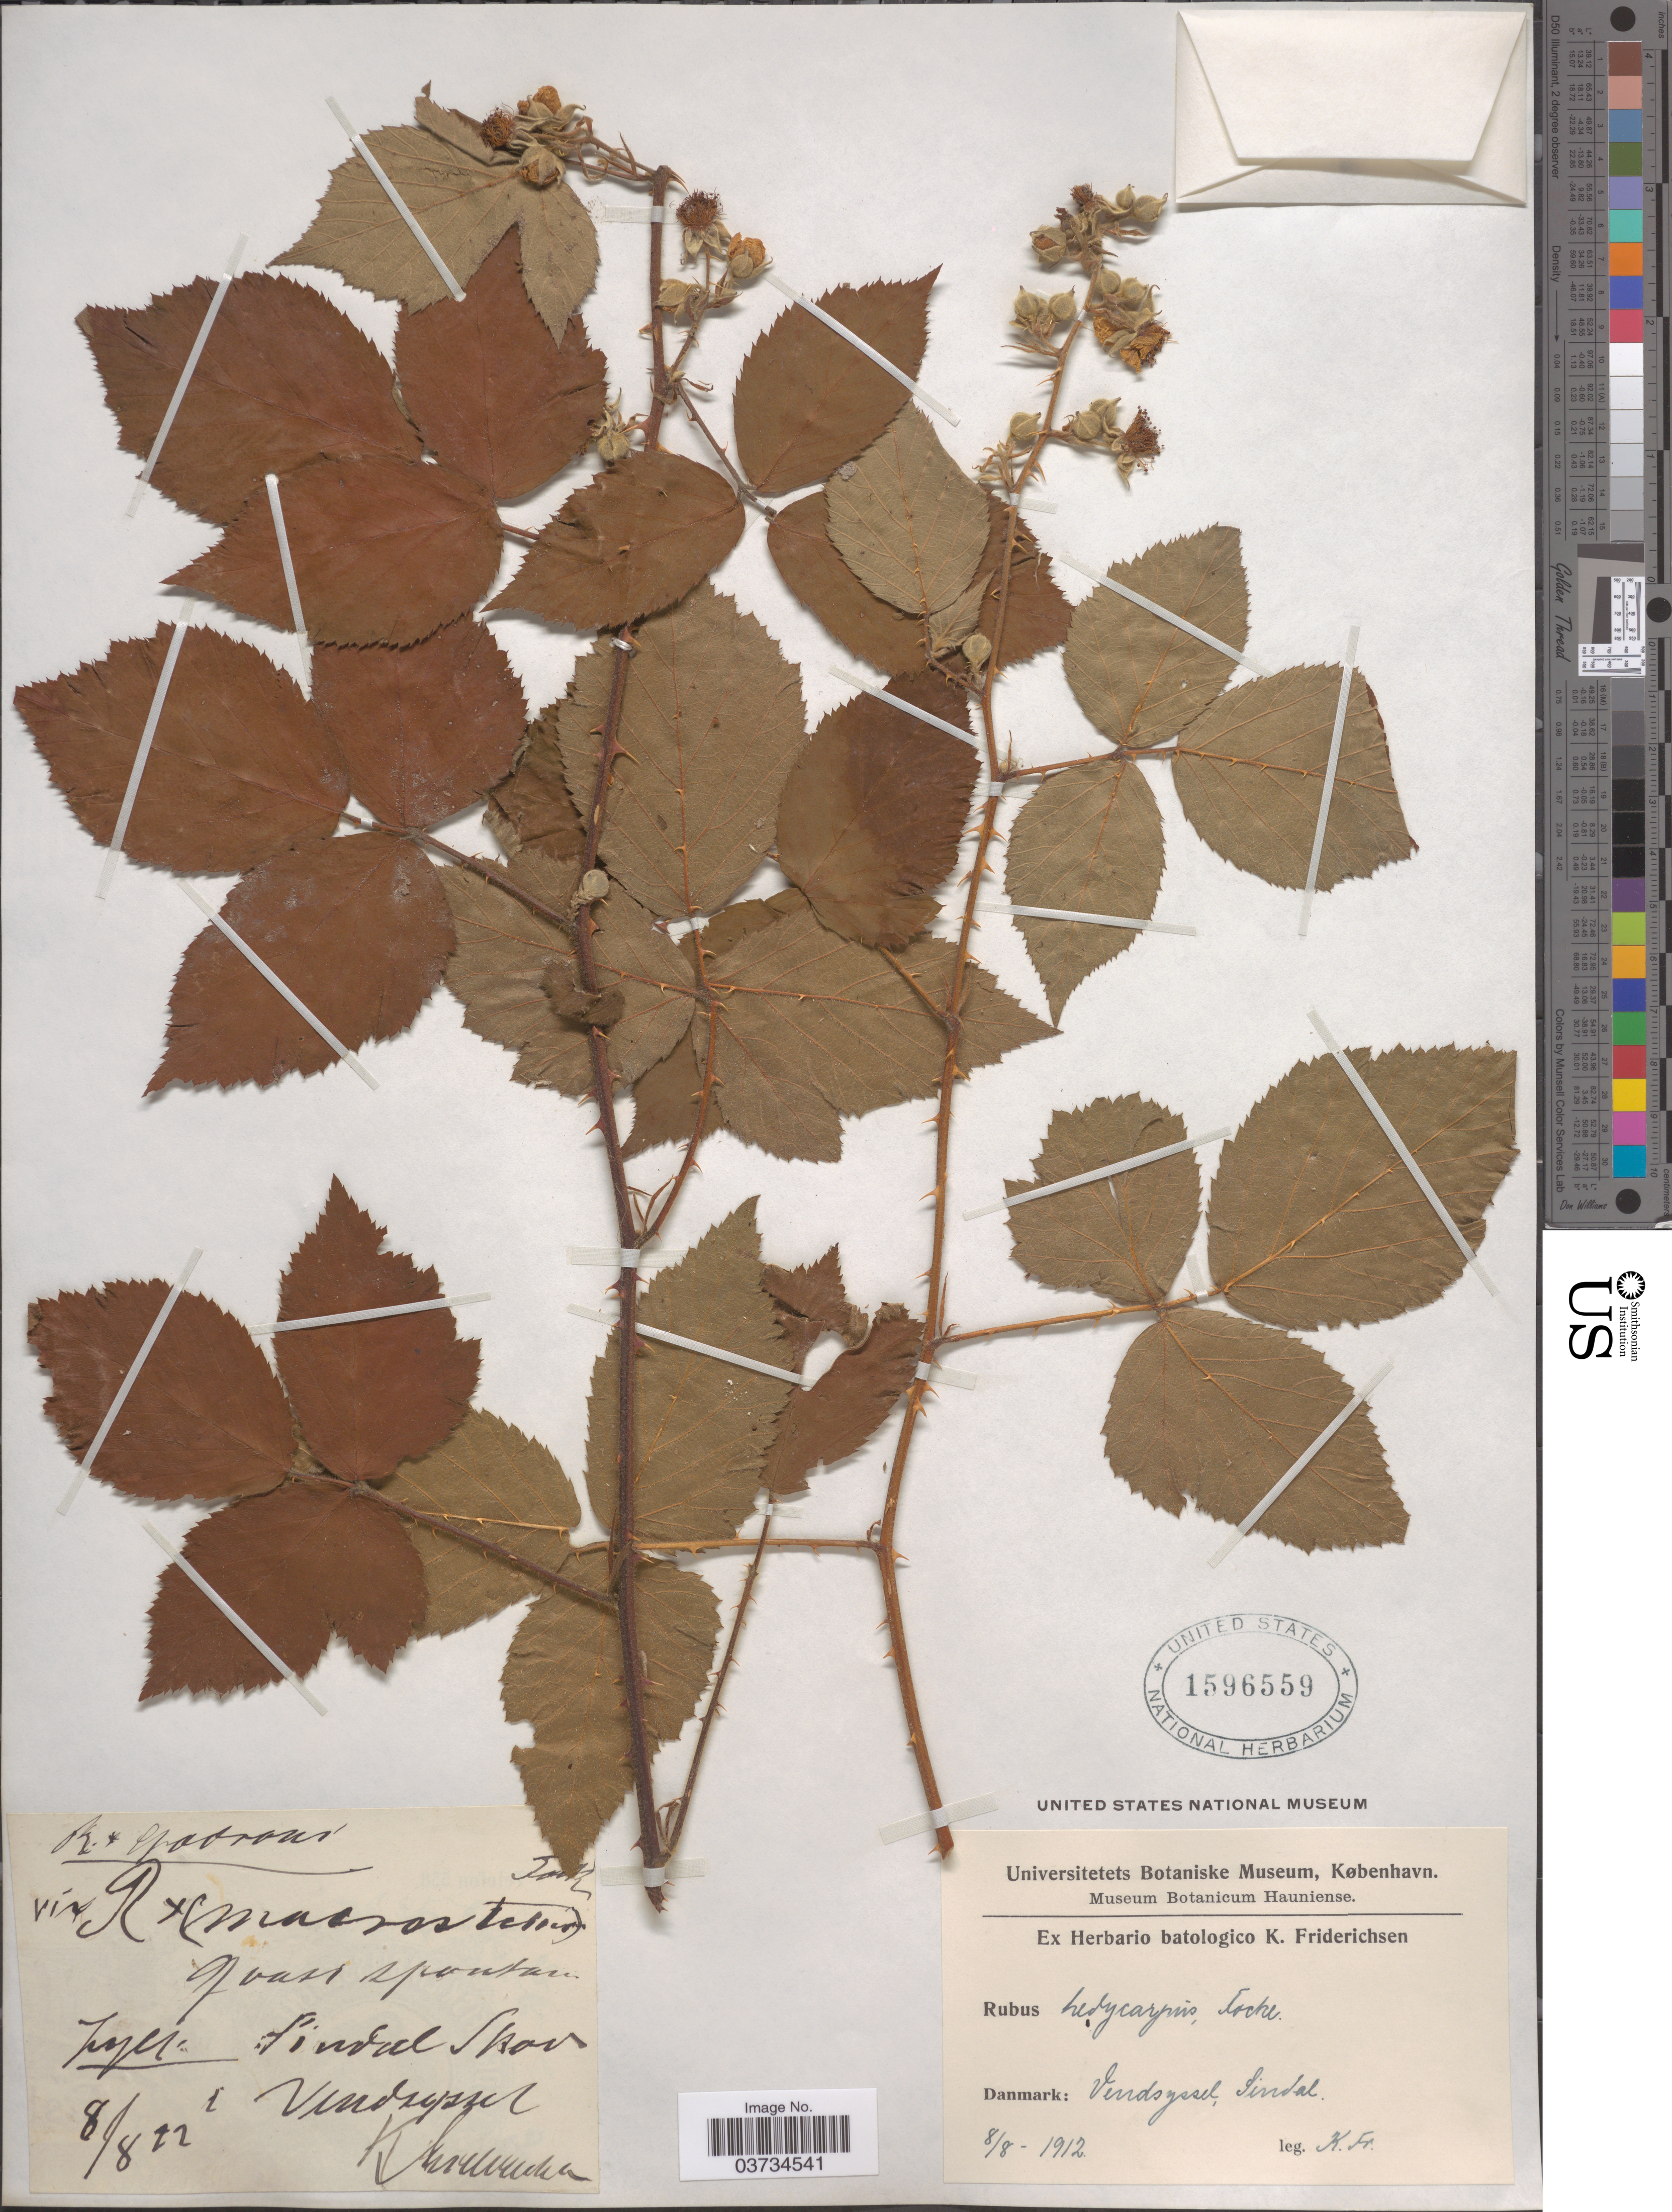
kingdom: Plantae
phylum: Tracheophyta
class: Magnoliopsida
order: Rosales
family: Rosaceae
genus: Rubus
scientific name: Rubus hedycarpus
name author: Focke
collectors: K. Friderichsen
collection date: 1912-08-08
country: Denmark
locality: Vendsyssel, Sindal. Jyll. Sindal Skov.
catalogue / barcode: US 1596559